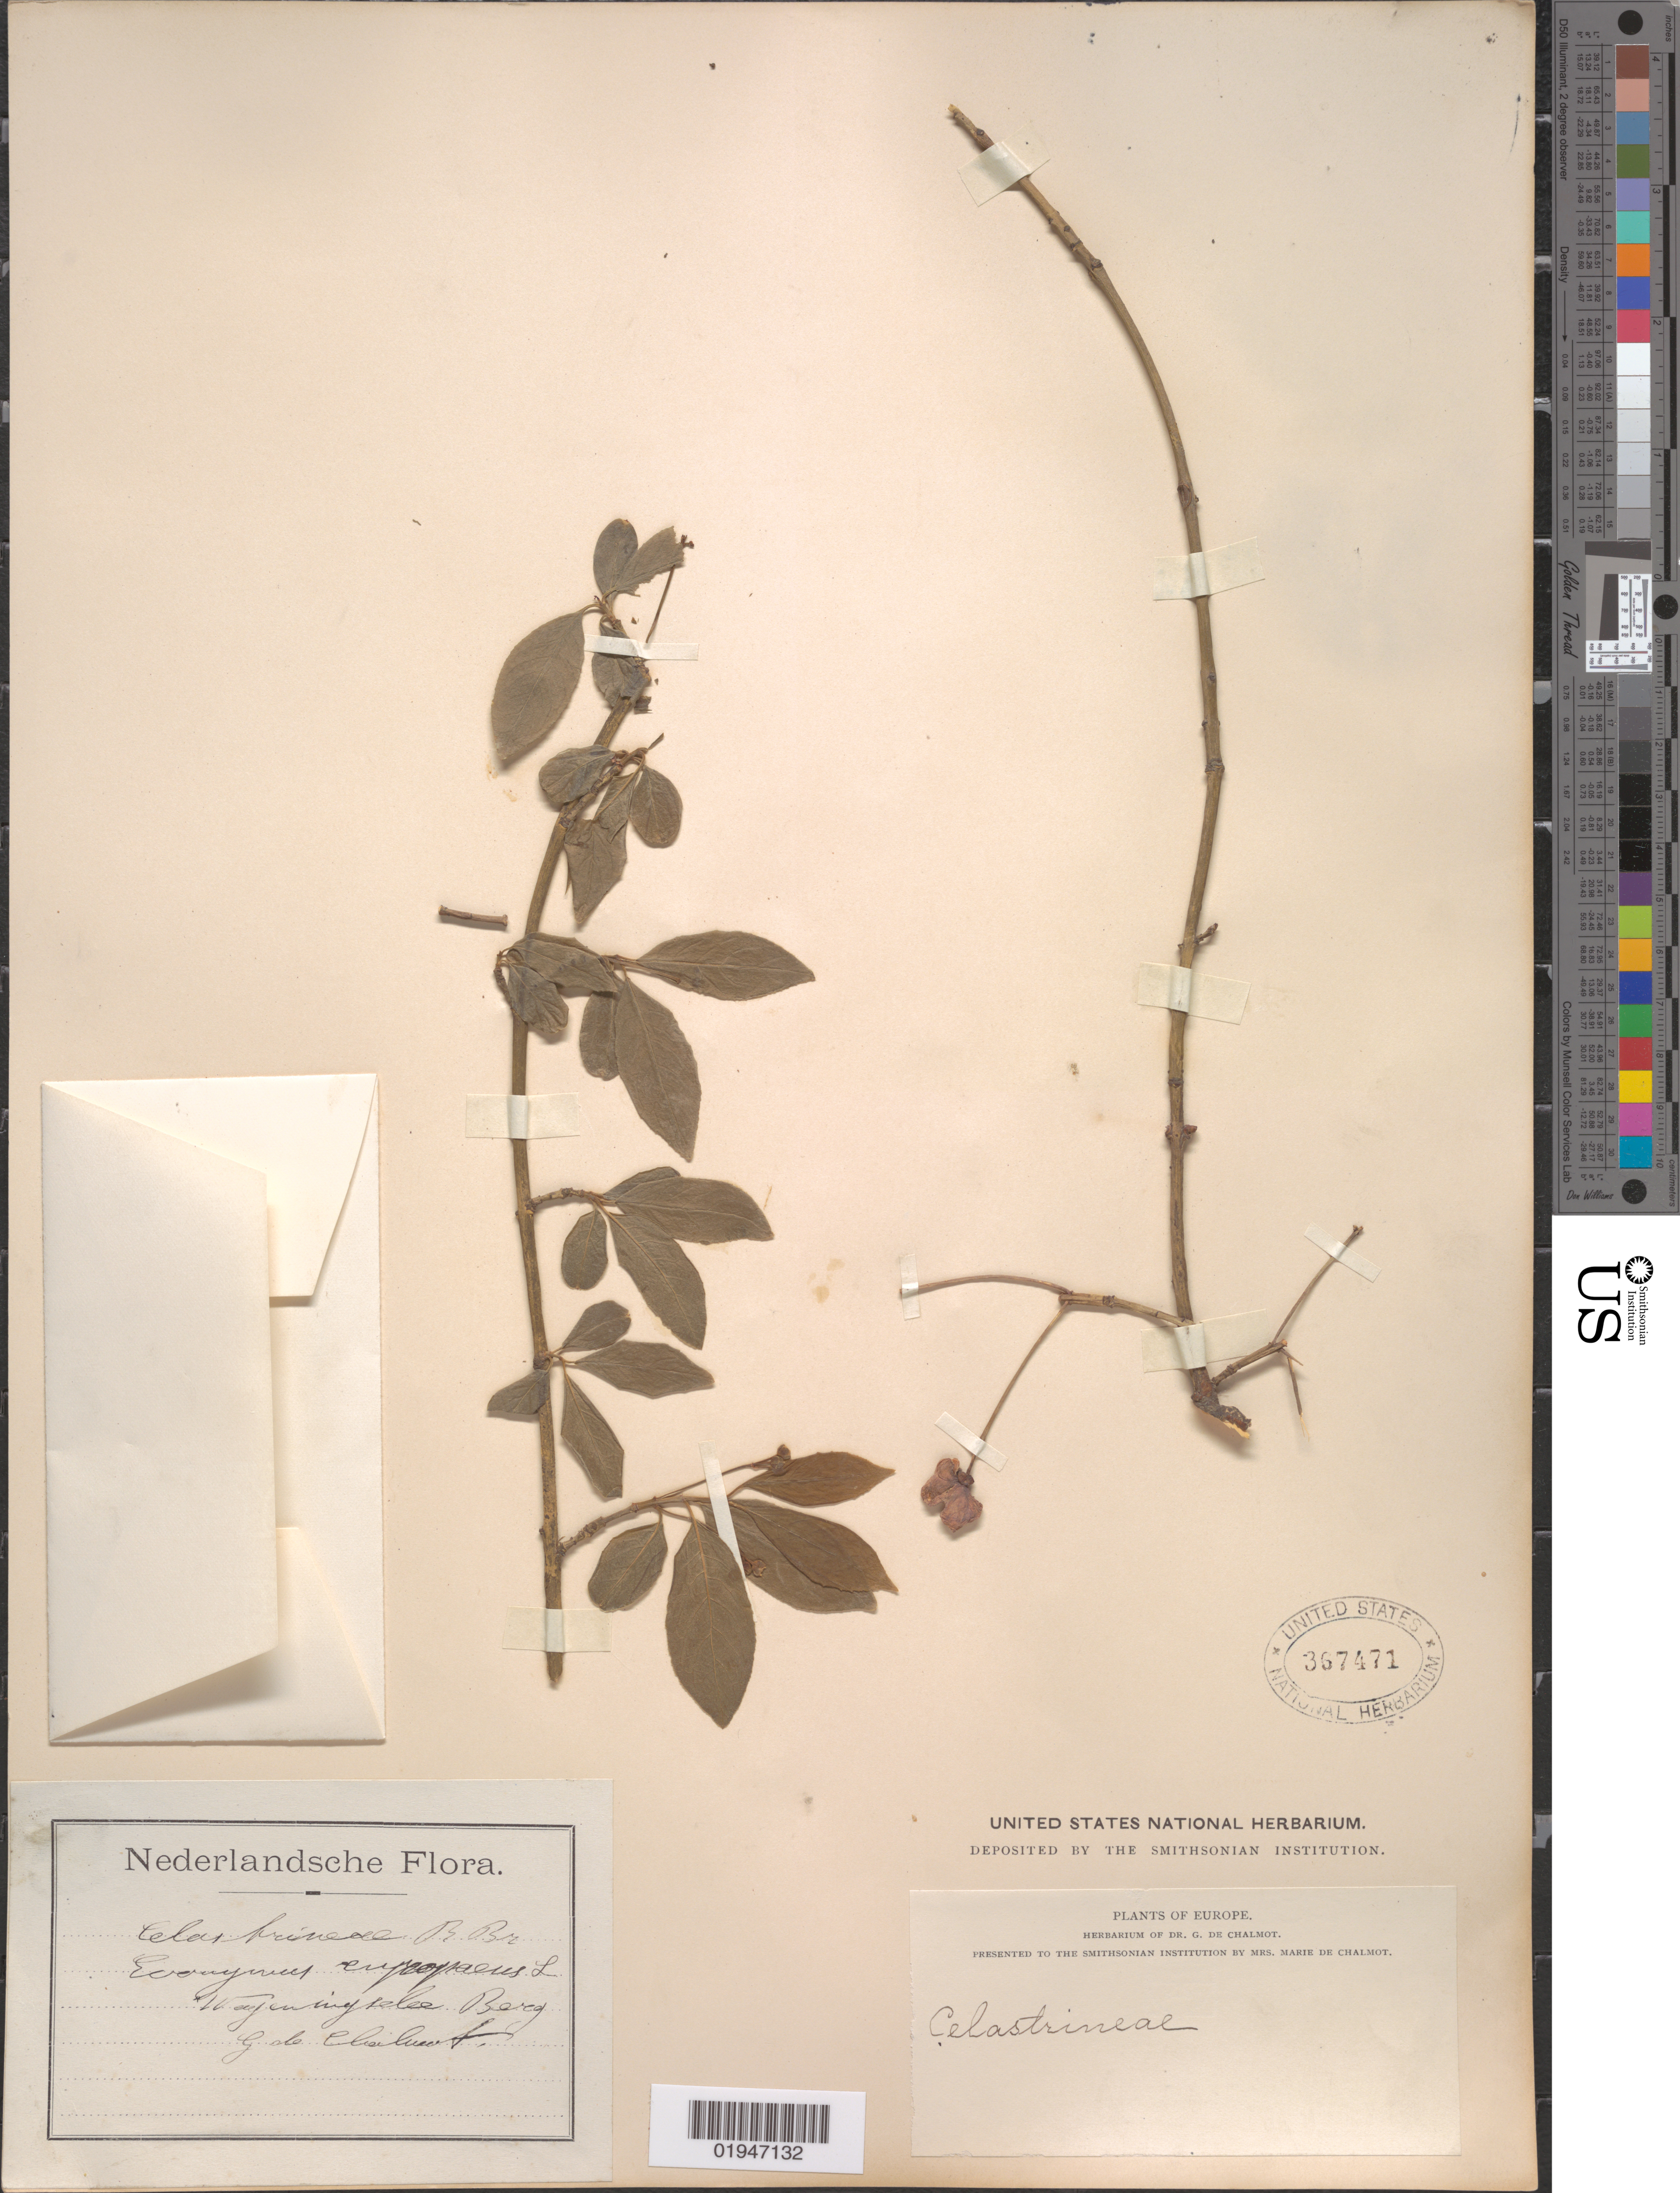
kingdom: Plantae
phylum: Tracheophyta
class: Magnoliopsida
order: Celastrales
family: Celastraceae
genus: Euonymus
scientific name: Euonymus europaeus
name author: L.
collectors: G. de Chalmot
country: Netherlands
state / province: Gelderland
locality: Wageningen [?]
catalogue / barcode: US 367471